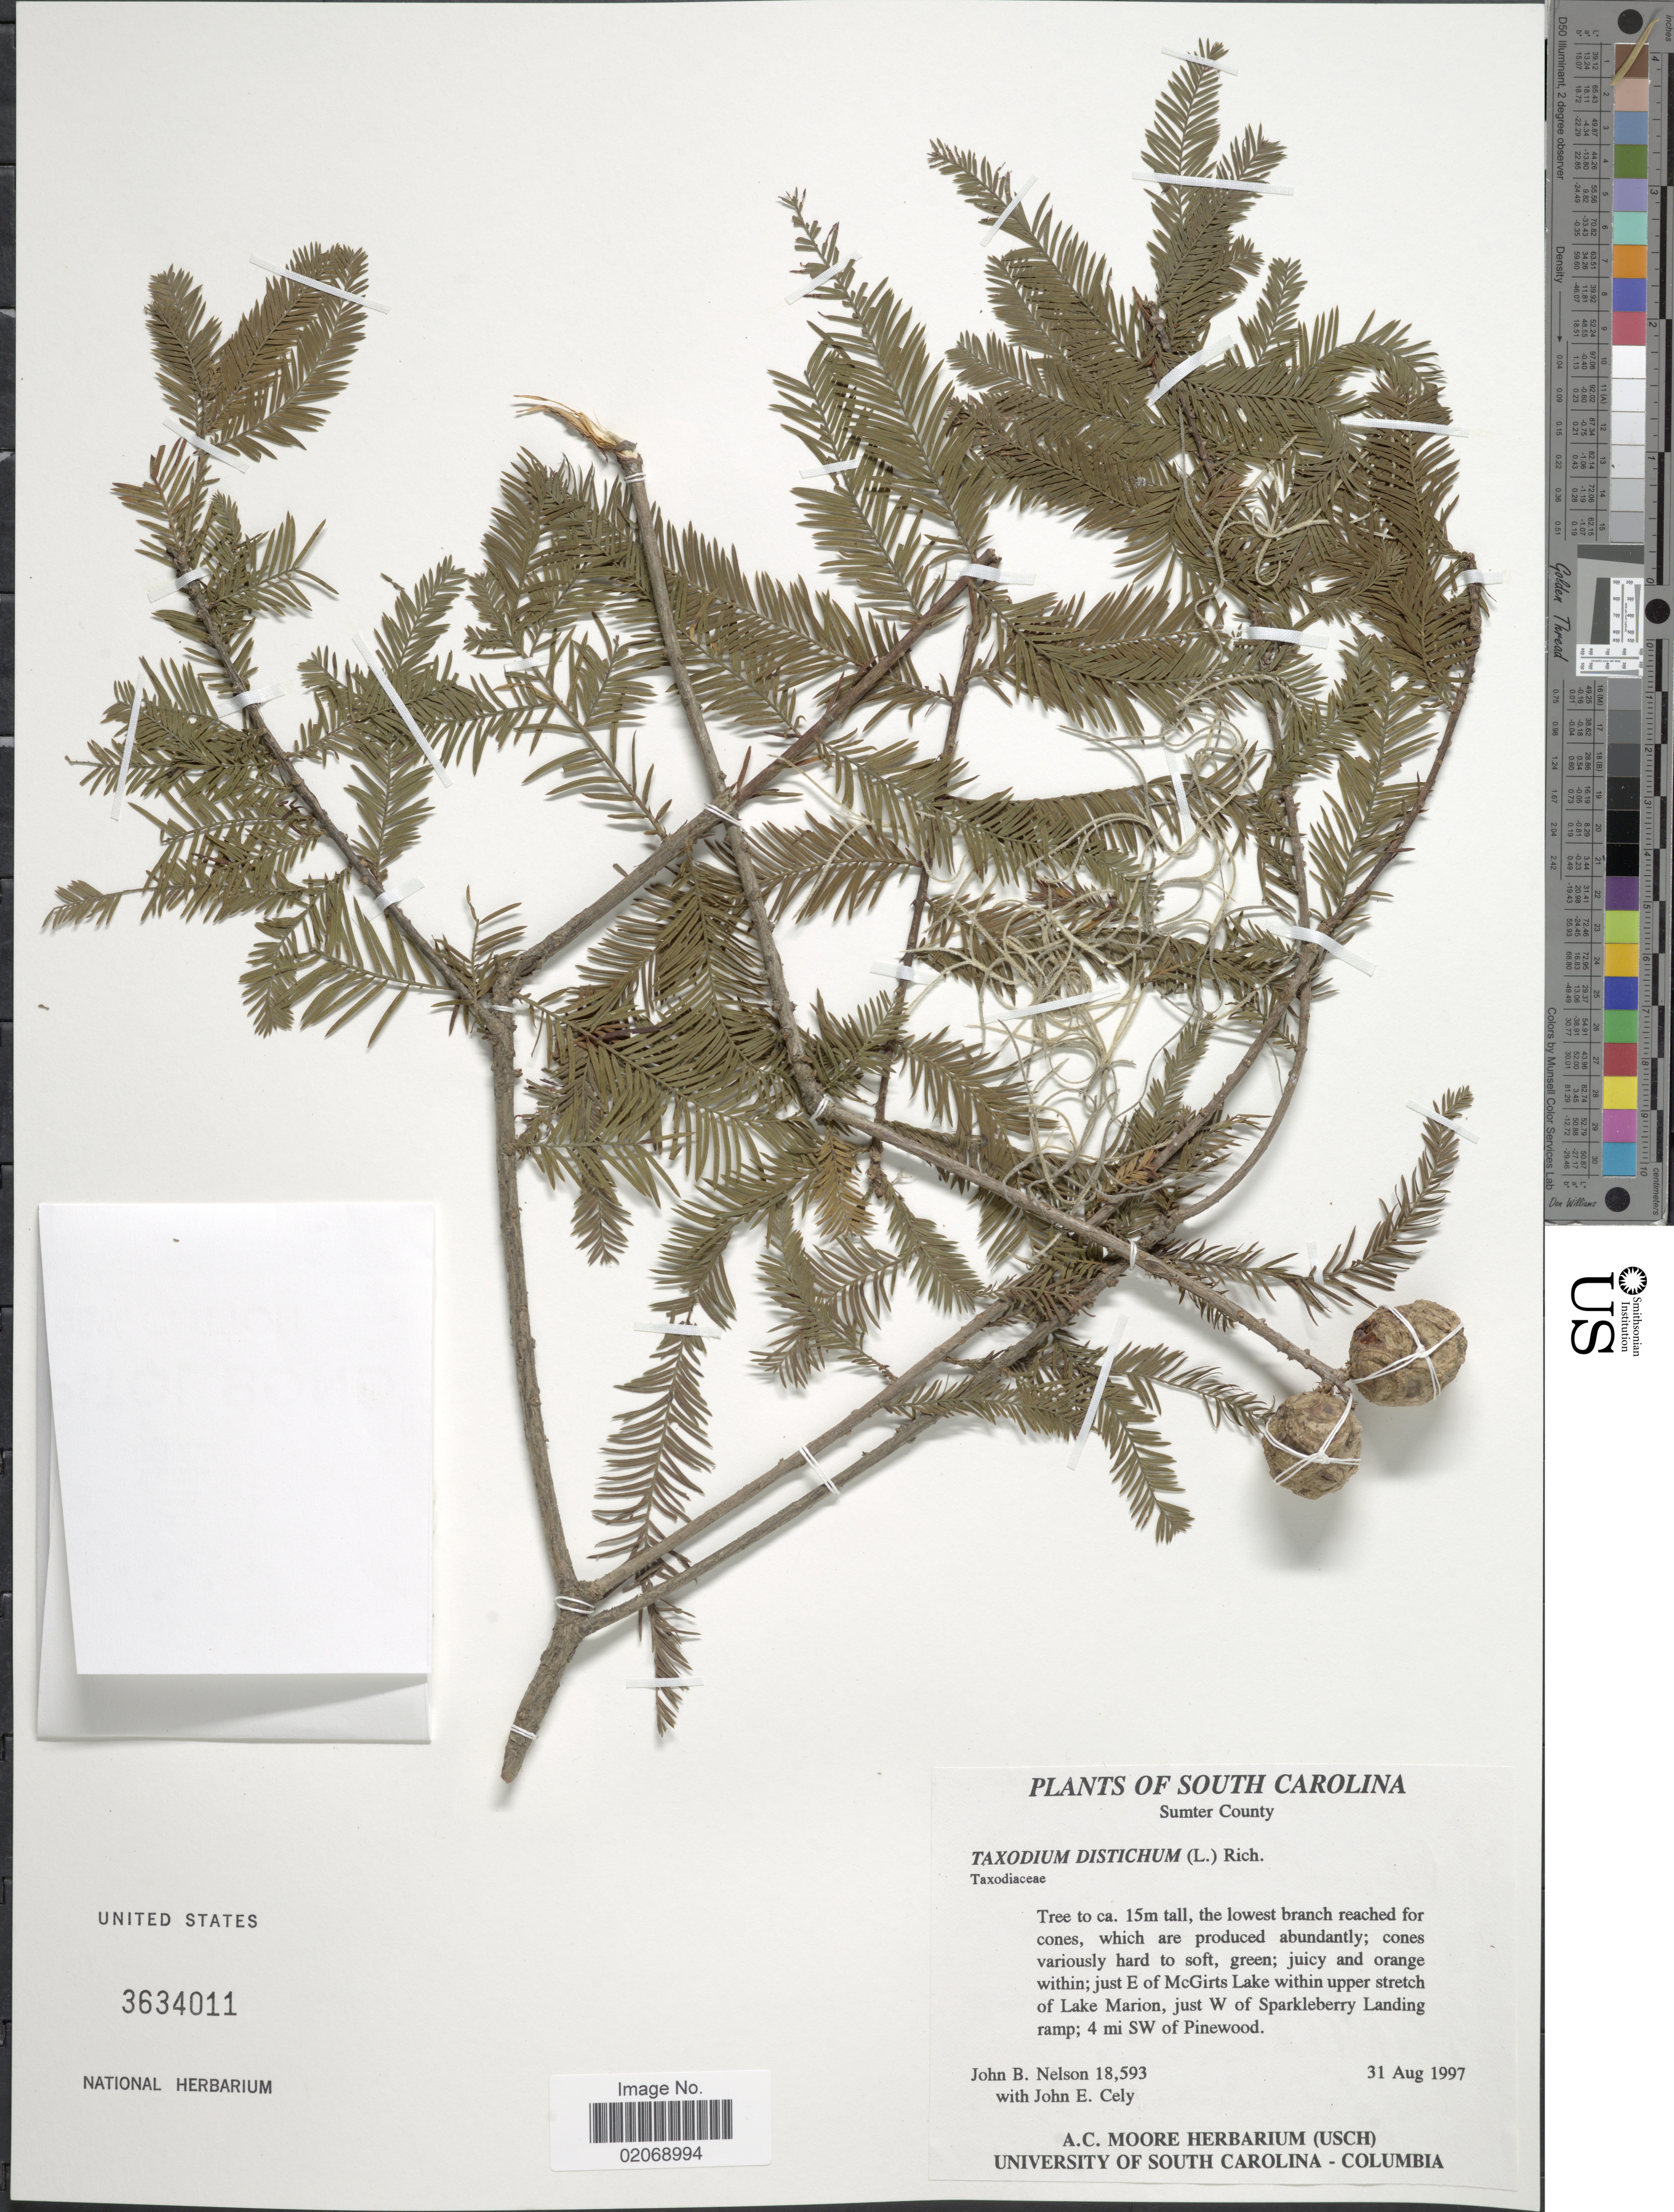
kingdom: Plantae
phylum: Tracheophyta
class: Pinopsida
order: Pinales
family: Cupressaceae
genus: Taxodium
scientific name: Taxodium distichum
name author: (L.) Rich.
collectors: J. B. Nelson & J. Cely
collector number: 18593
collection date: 1997-08-31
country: United States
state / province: South Carolina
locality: Sumter County, Just E of McGirts Lake within upper stretch of Lake Marion, just W of Sprakleberry landing ramp, 4 mi SW of Pinewood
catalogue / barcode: US 3634011